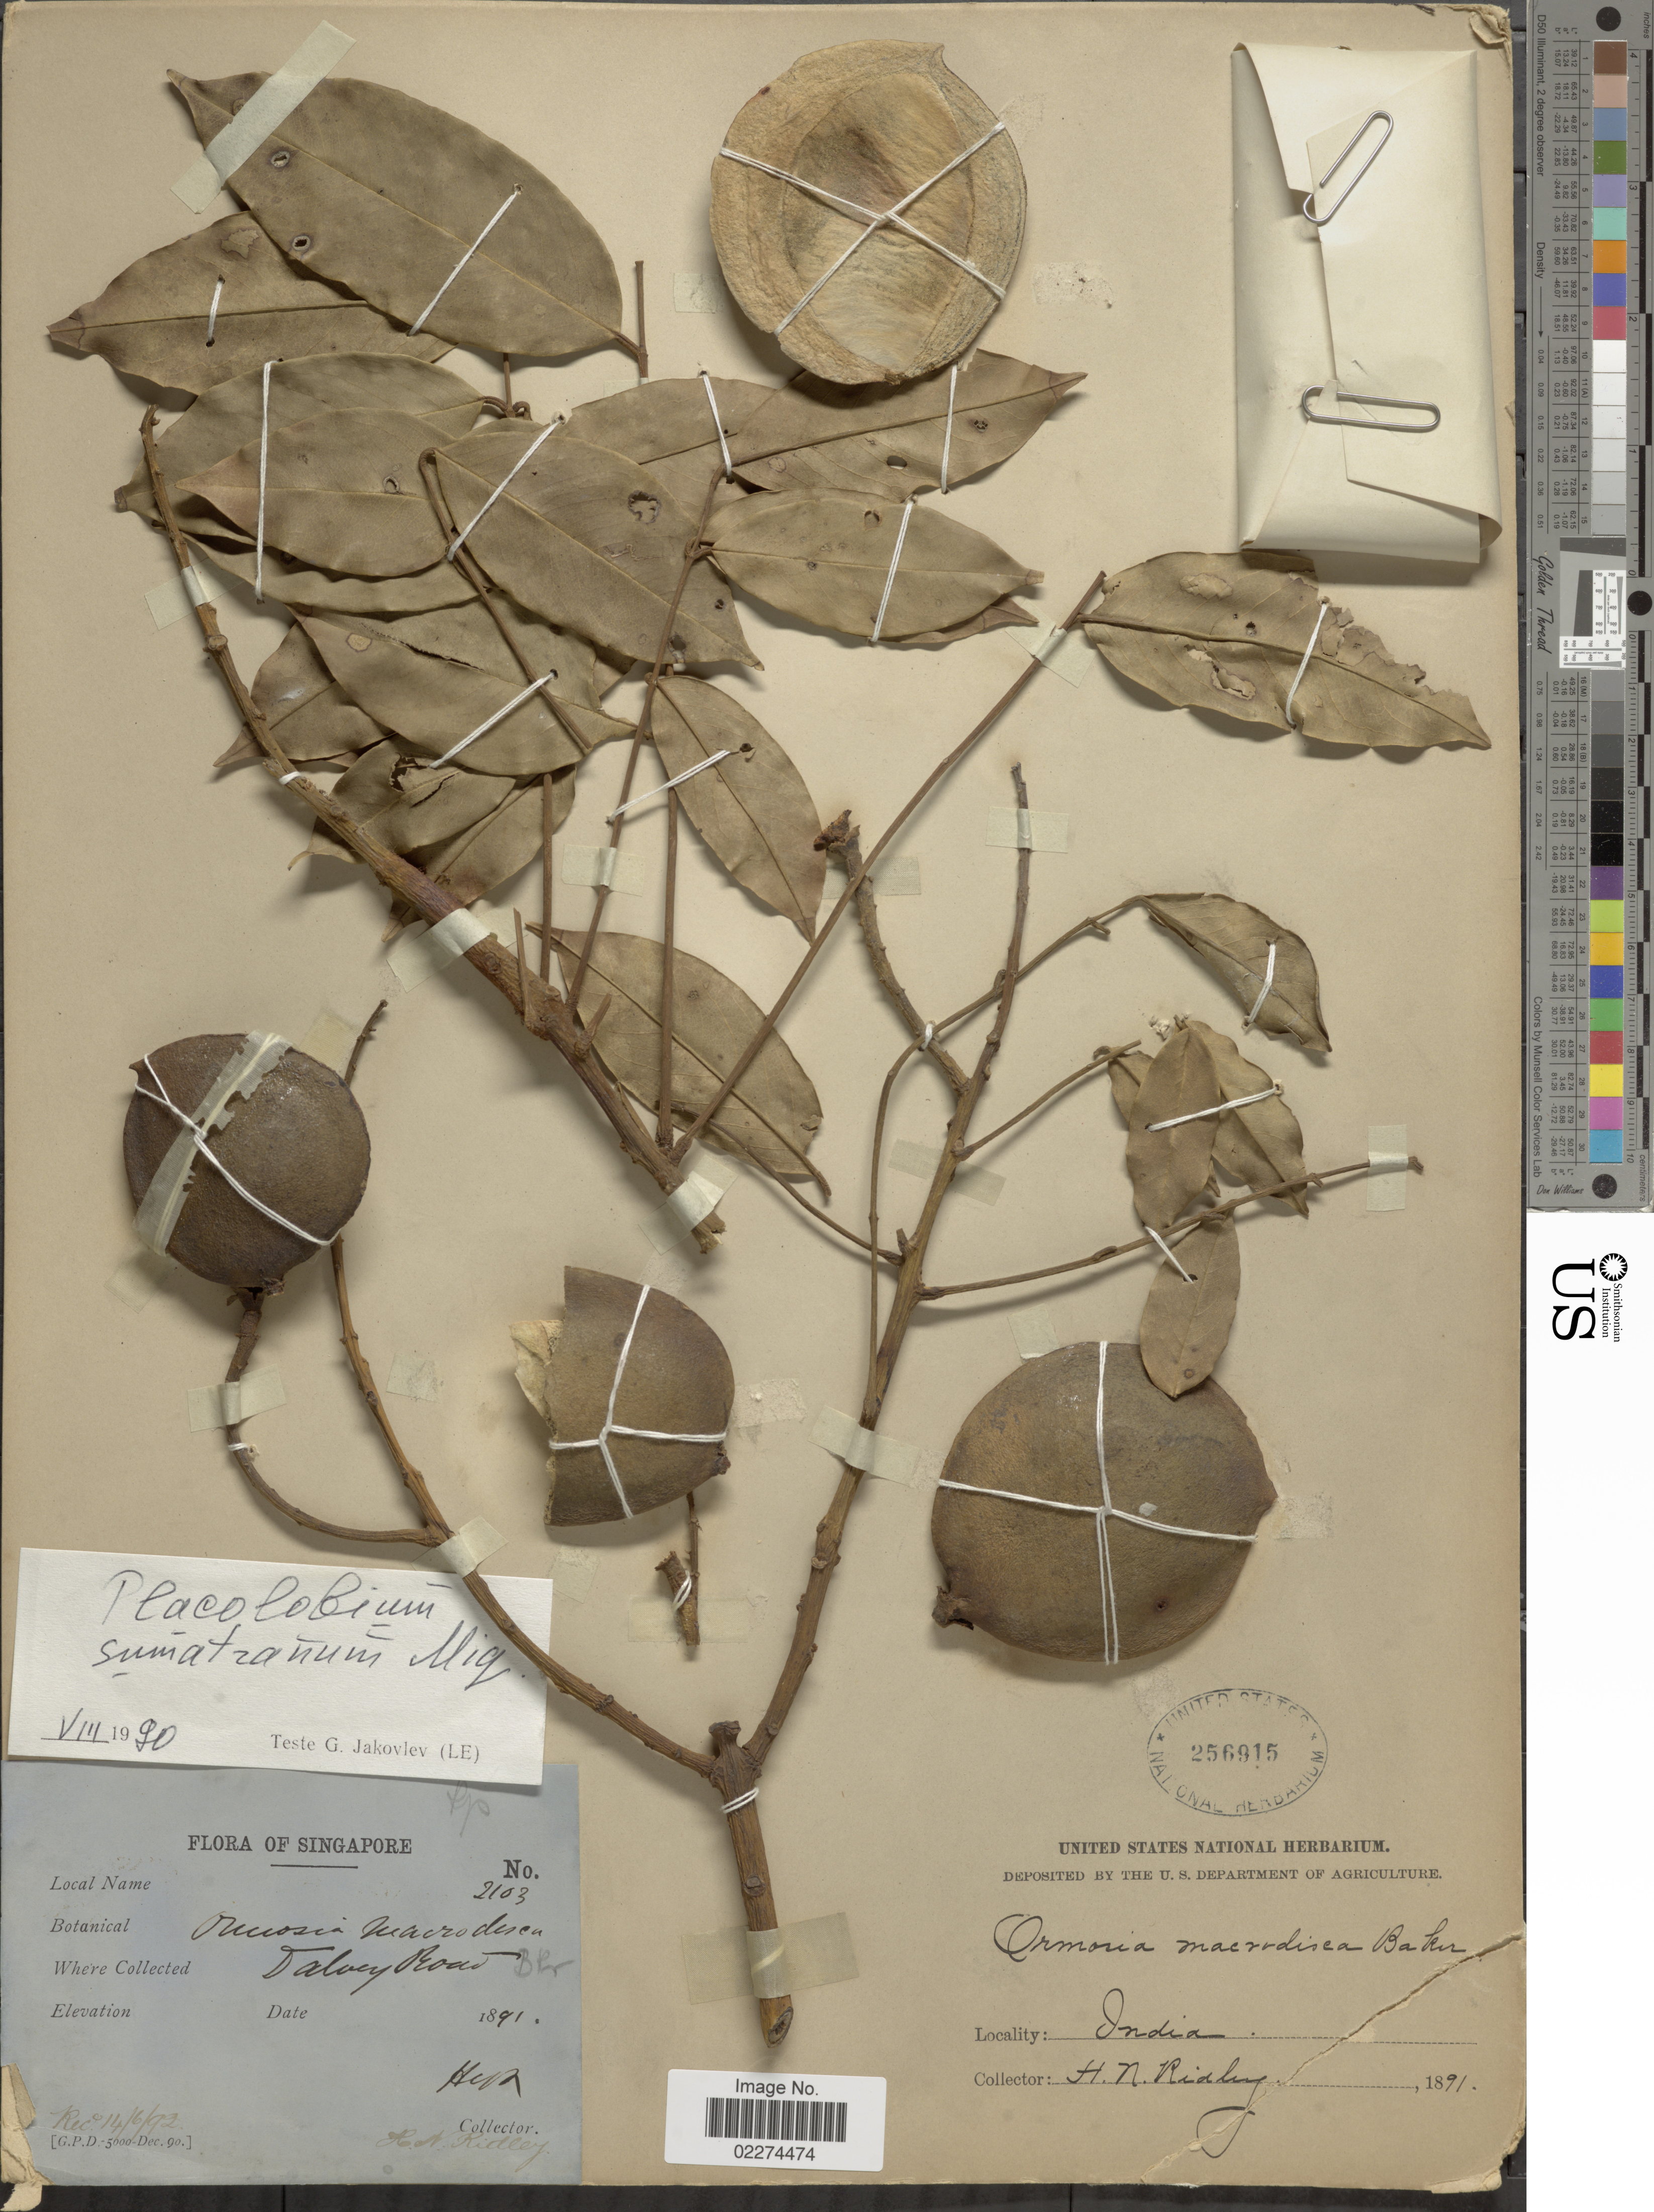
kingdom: Plantae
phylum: Tracheophyta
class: Magnoliopsida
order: Fabales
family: Fabaceae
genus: Ormosia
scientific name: Ormosia macrodisca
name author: Baker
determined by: Torke, Benjamin M.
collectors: H. N. Ridley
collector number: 2103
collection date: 1891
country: Singapore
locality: Dalvey Road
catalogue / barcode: US 256915